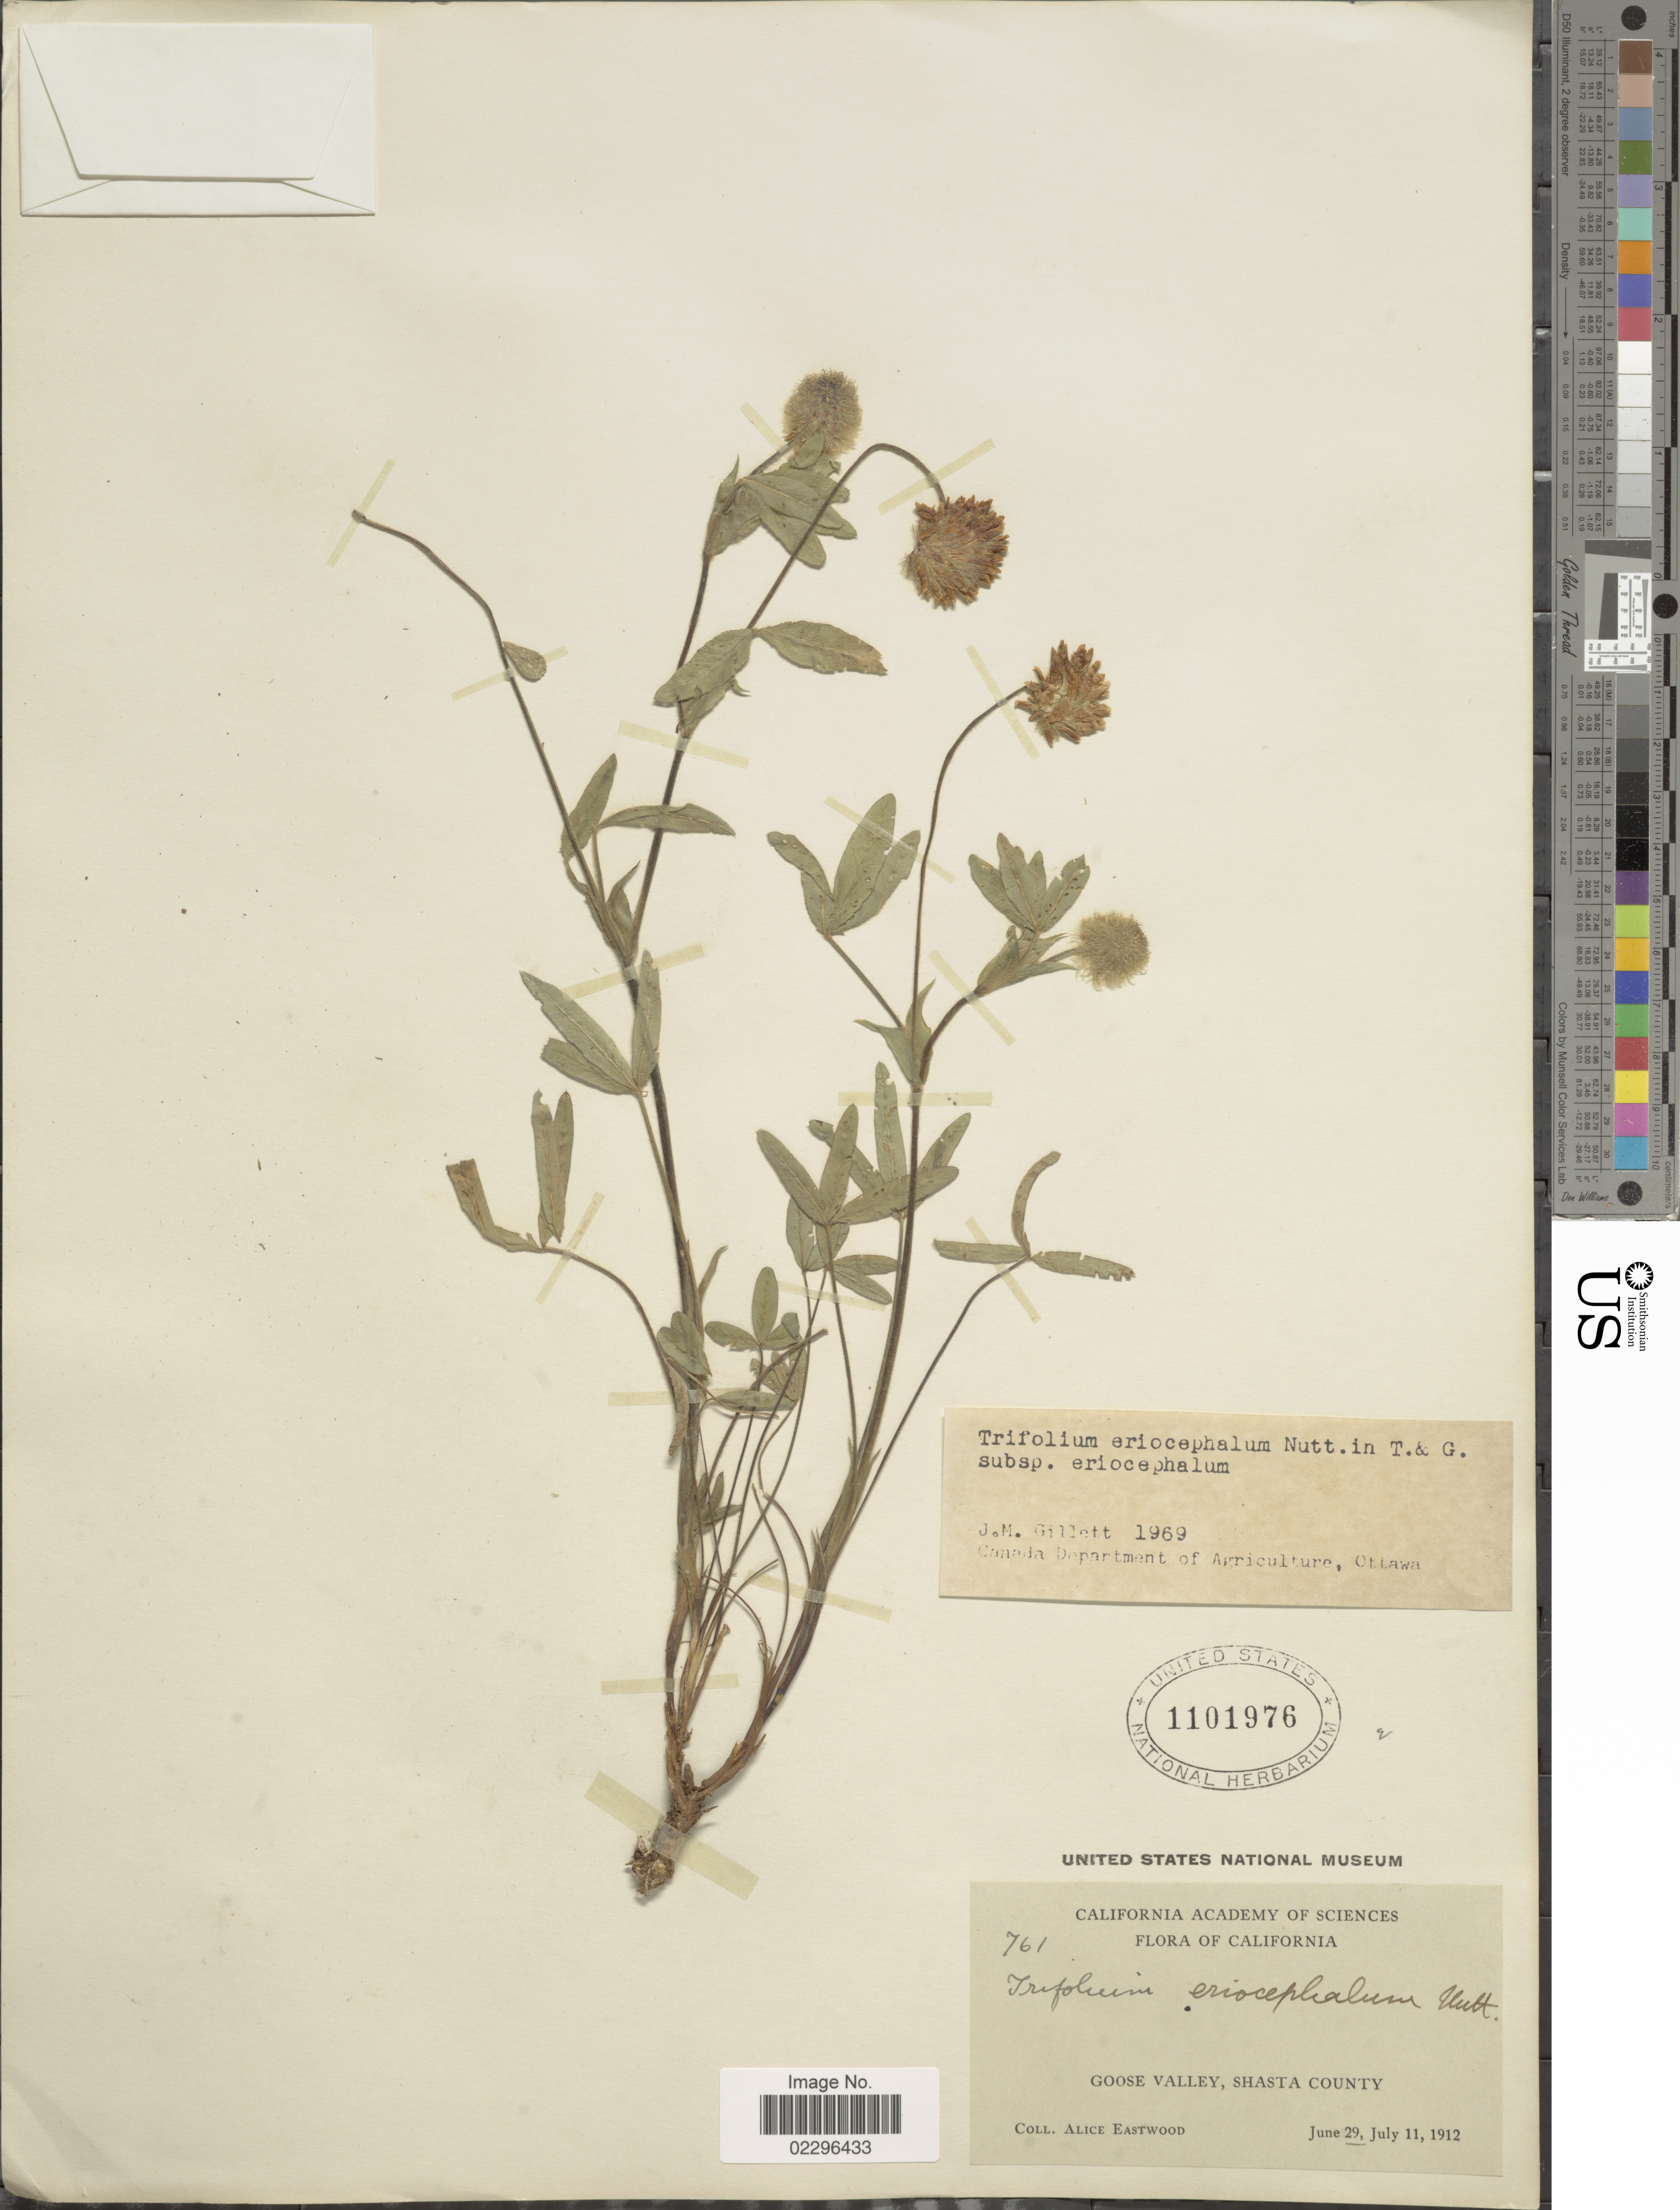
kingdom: Plantae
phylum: Tracheophyta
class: Magnoliopsida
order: Fabales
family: Fabaceae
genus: Trifolium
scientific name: Trifolium eriocephalum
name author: Nutt.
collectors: A. Eastwood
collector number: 761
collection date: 1912-06-29/1912-07-11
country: United States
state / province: California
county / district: Shasta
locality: Goose Valley, Shasta County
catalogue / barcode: US 1101976